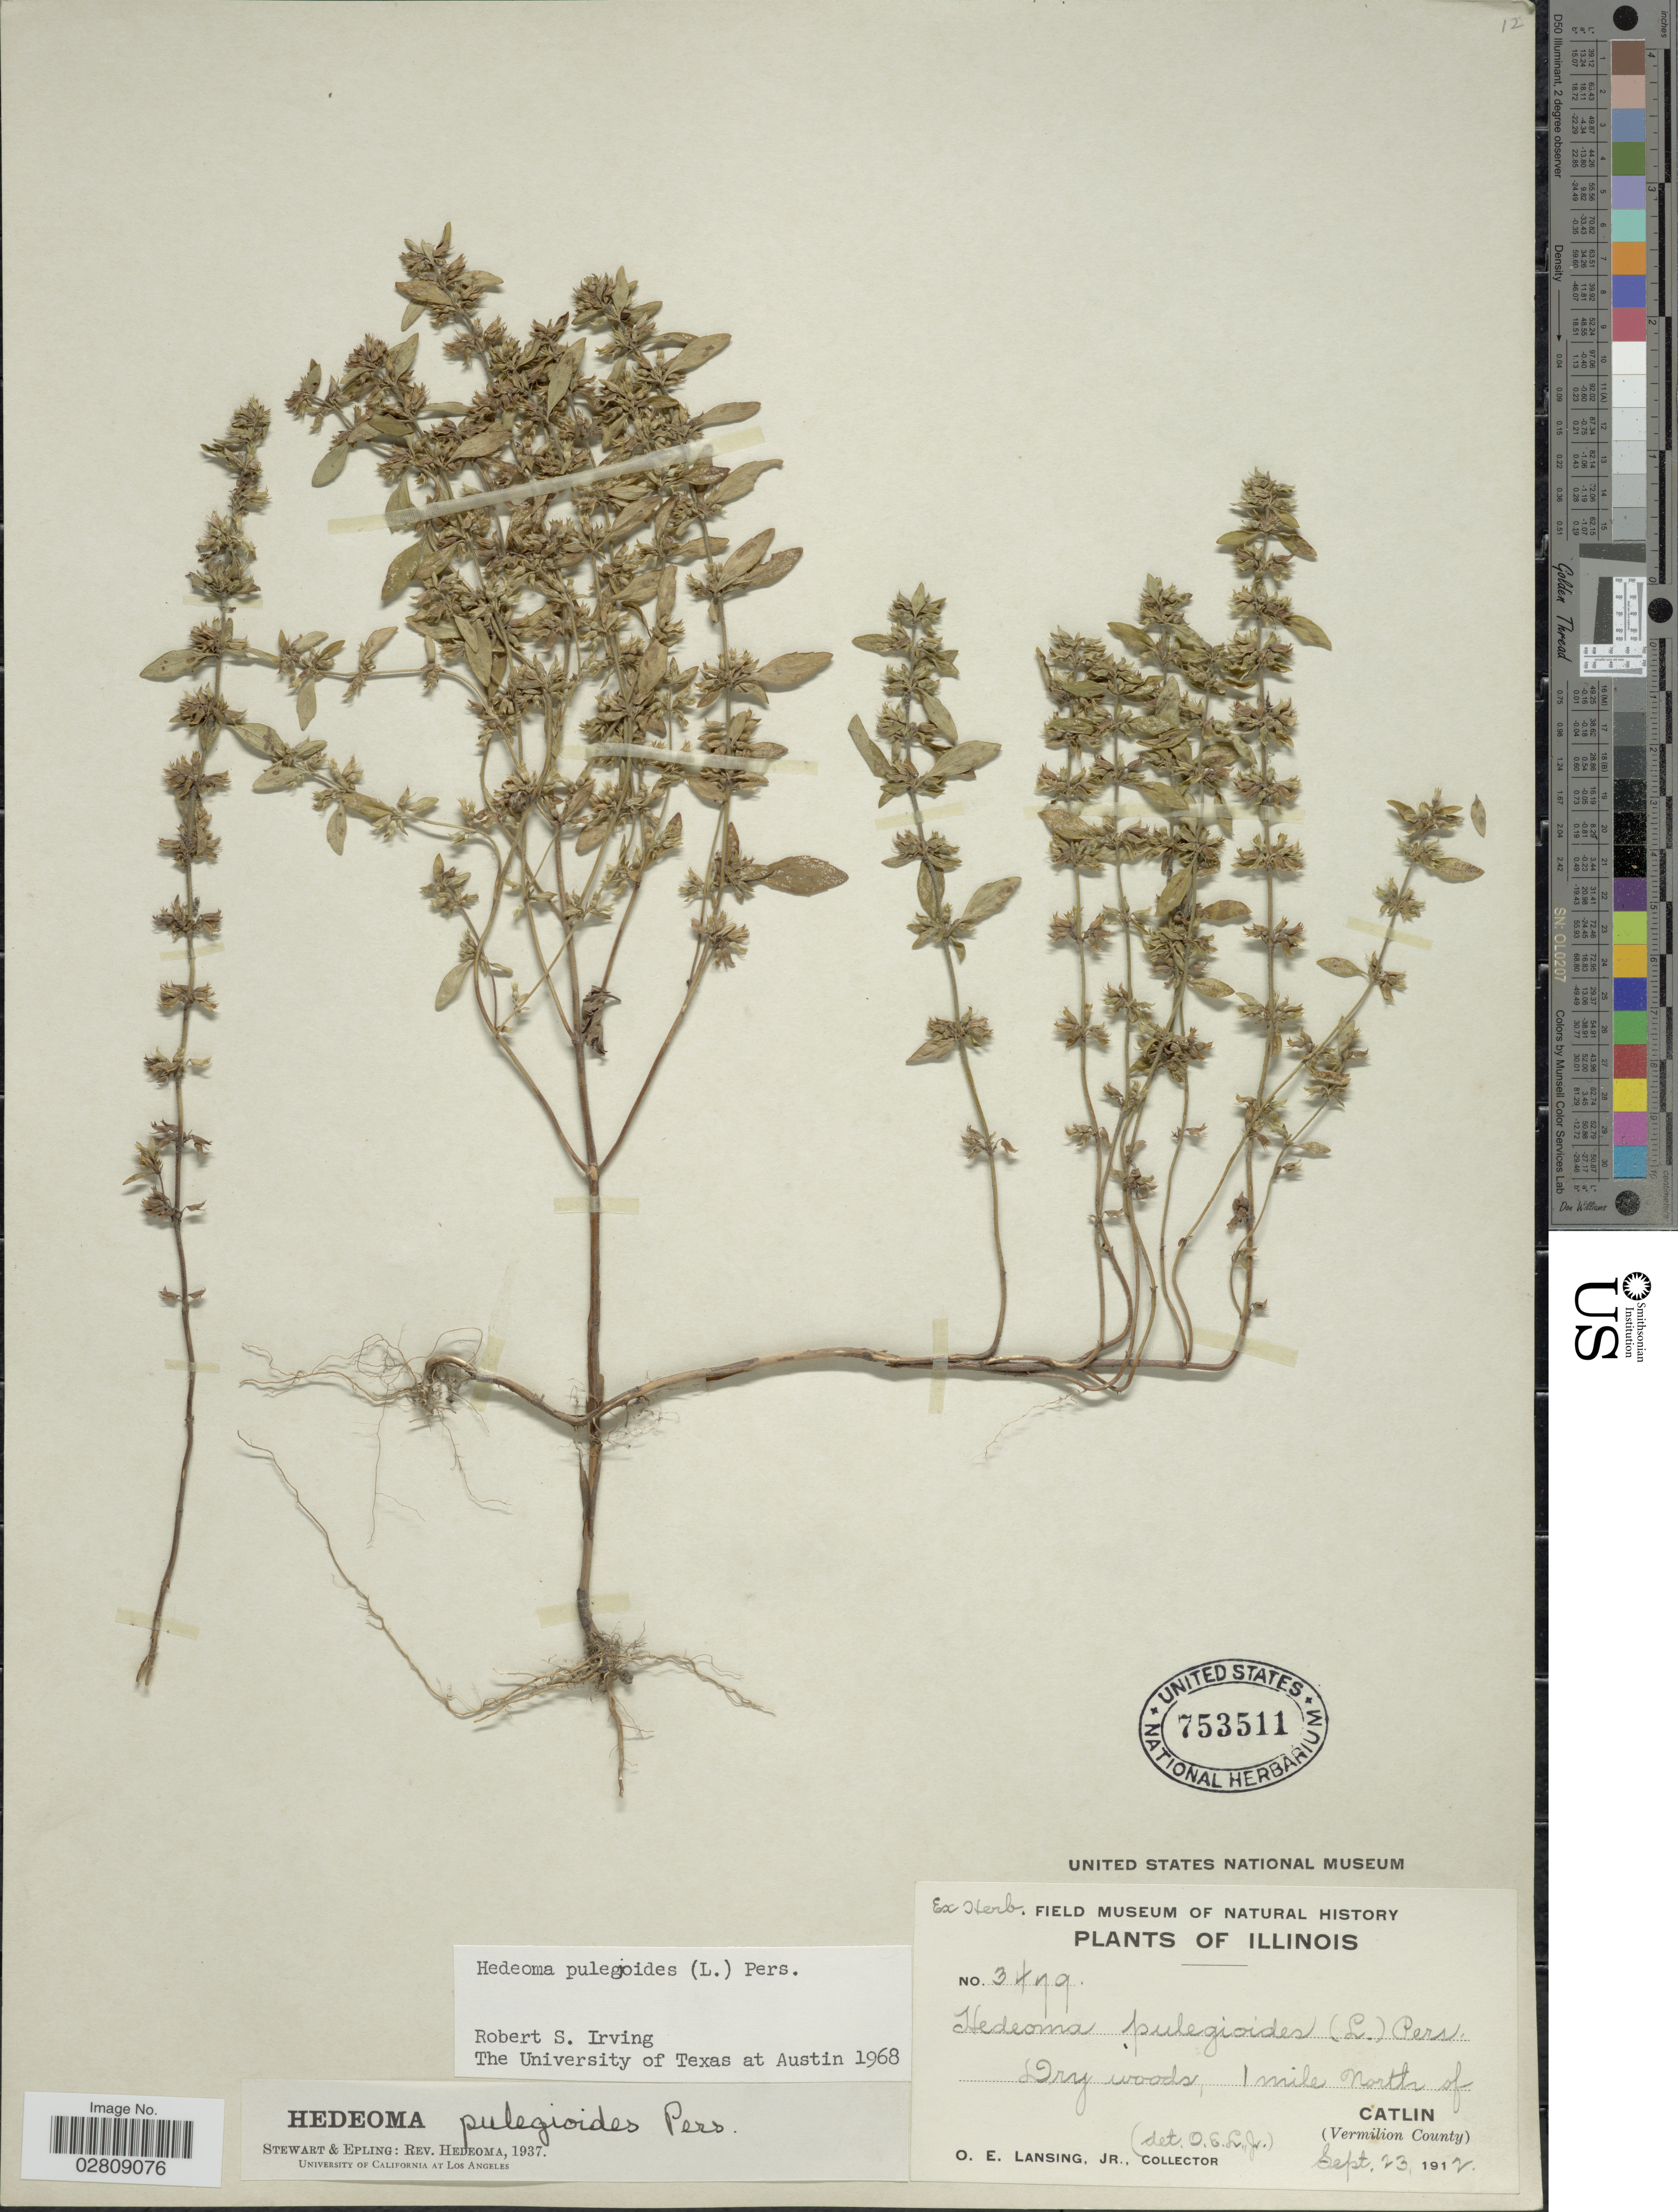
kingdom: Plantae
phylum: Tracheophyta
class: Magnoliopsida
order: Lamiales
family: Lamiaceae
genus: Hedeoma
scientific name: Hedeoma pulegioides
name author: (L.) Pers.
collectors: O. Lansing Jr.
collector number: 3479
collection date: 1912-09-23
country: United States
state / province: Illinois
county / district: Vermilion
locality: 1 mile N of Catlin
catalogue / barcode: US 753511